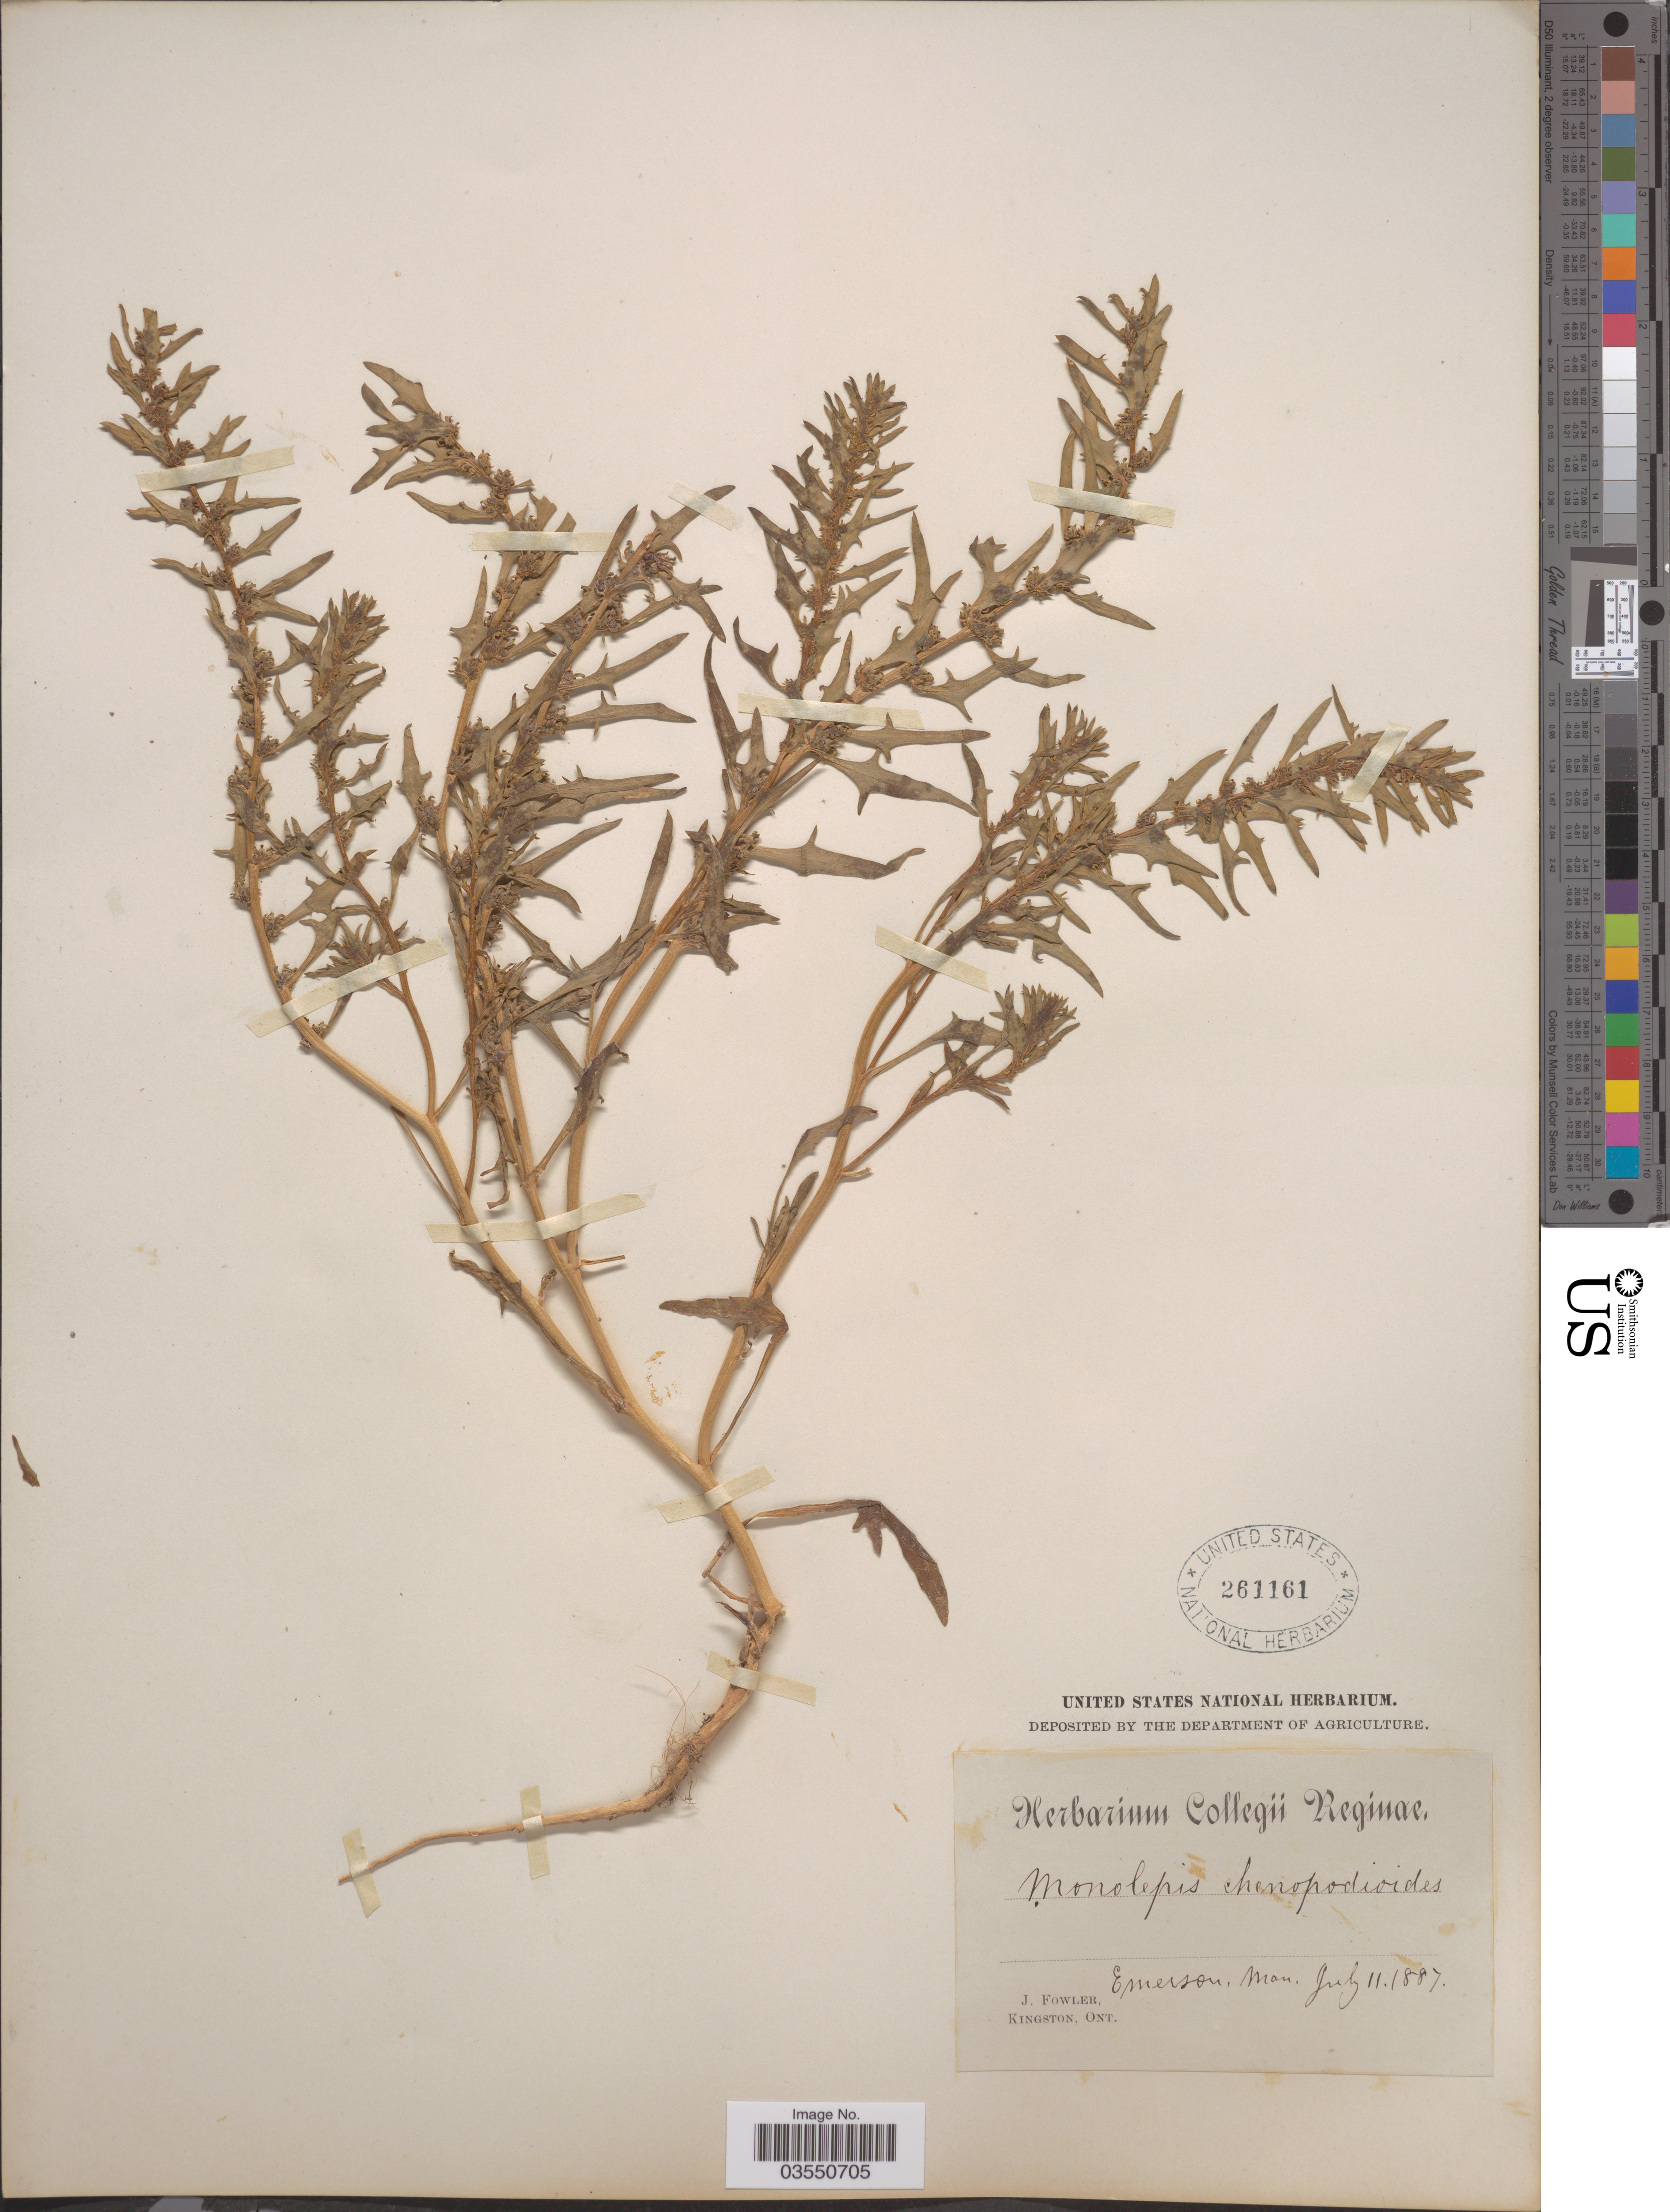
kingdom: Plantae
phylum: Tracheophyta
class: Magnoliopsida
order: Caryophyllales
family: Amaranthaceae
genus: Blitum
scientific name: Blitum nuttallianum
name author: Schult.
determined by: U.S. National Herbarium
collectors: J. Fowler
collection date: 1887-07-11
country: Canada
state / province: Manitoba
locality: Emerson, Man.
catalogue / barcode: US 261161